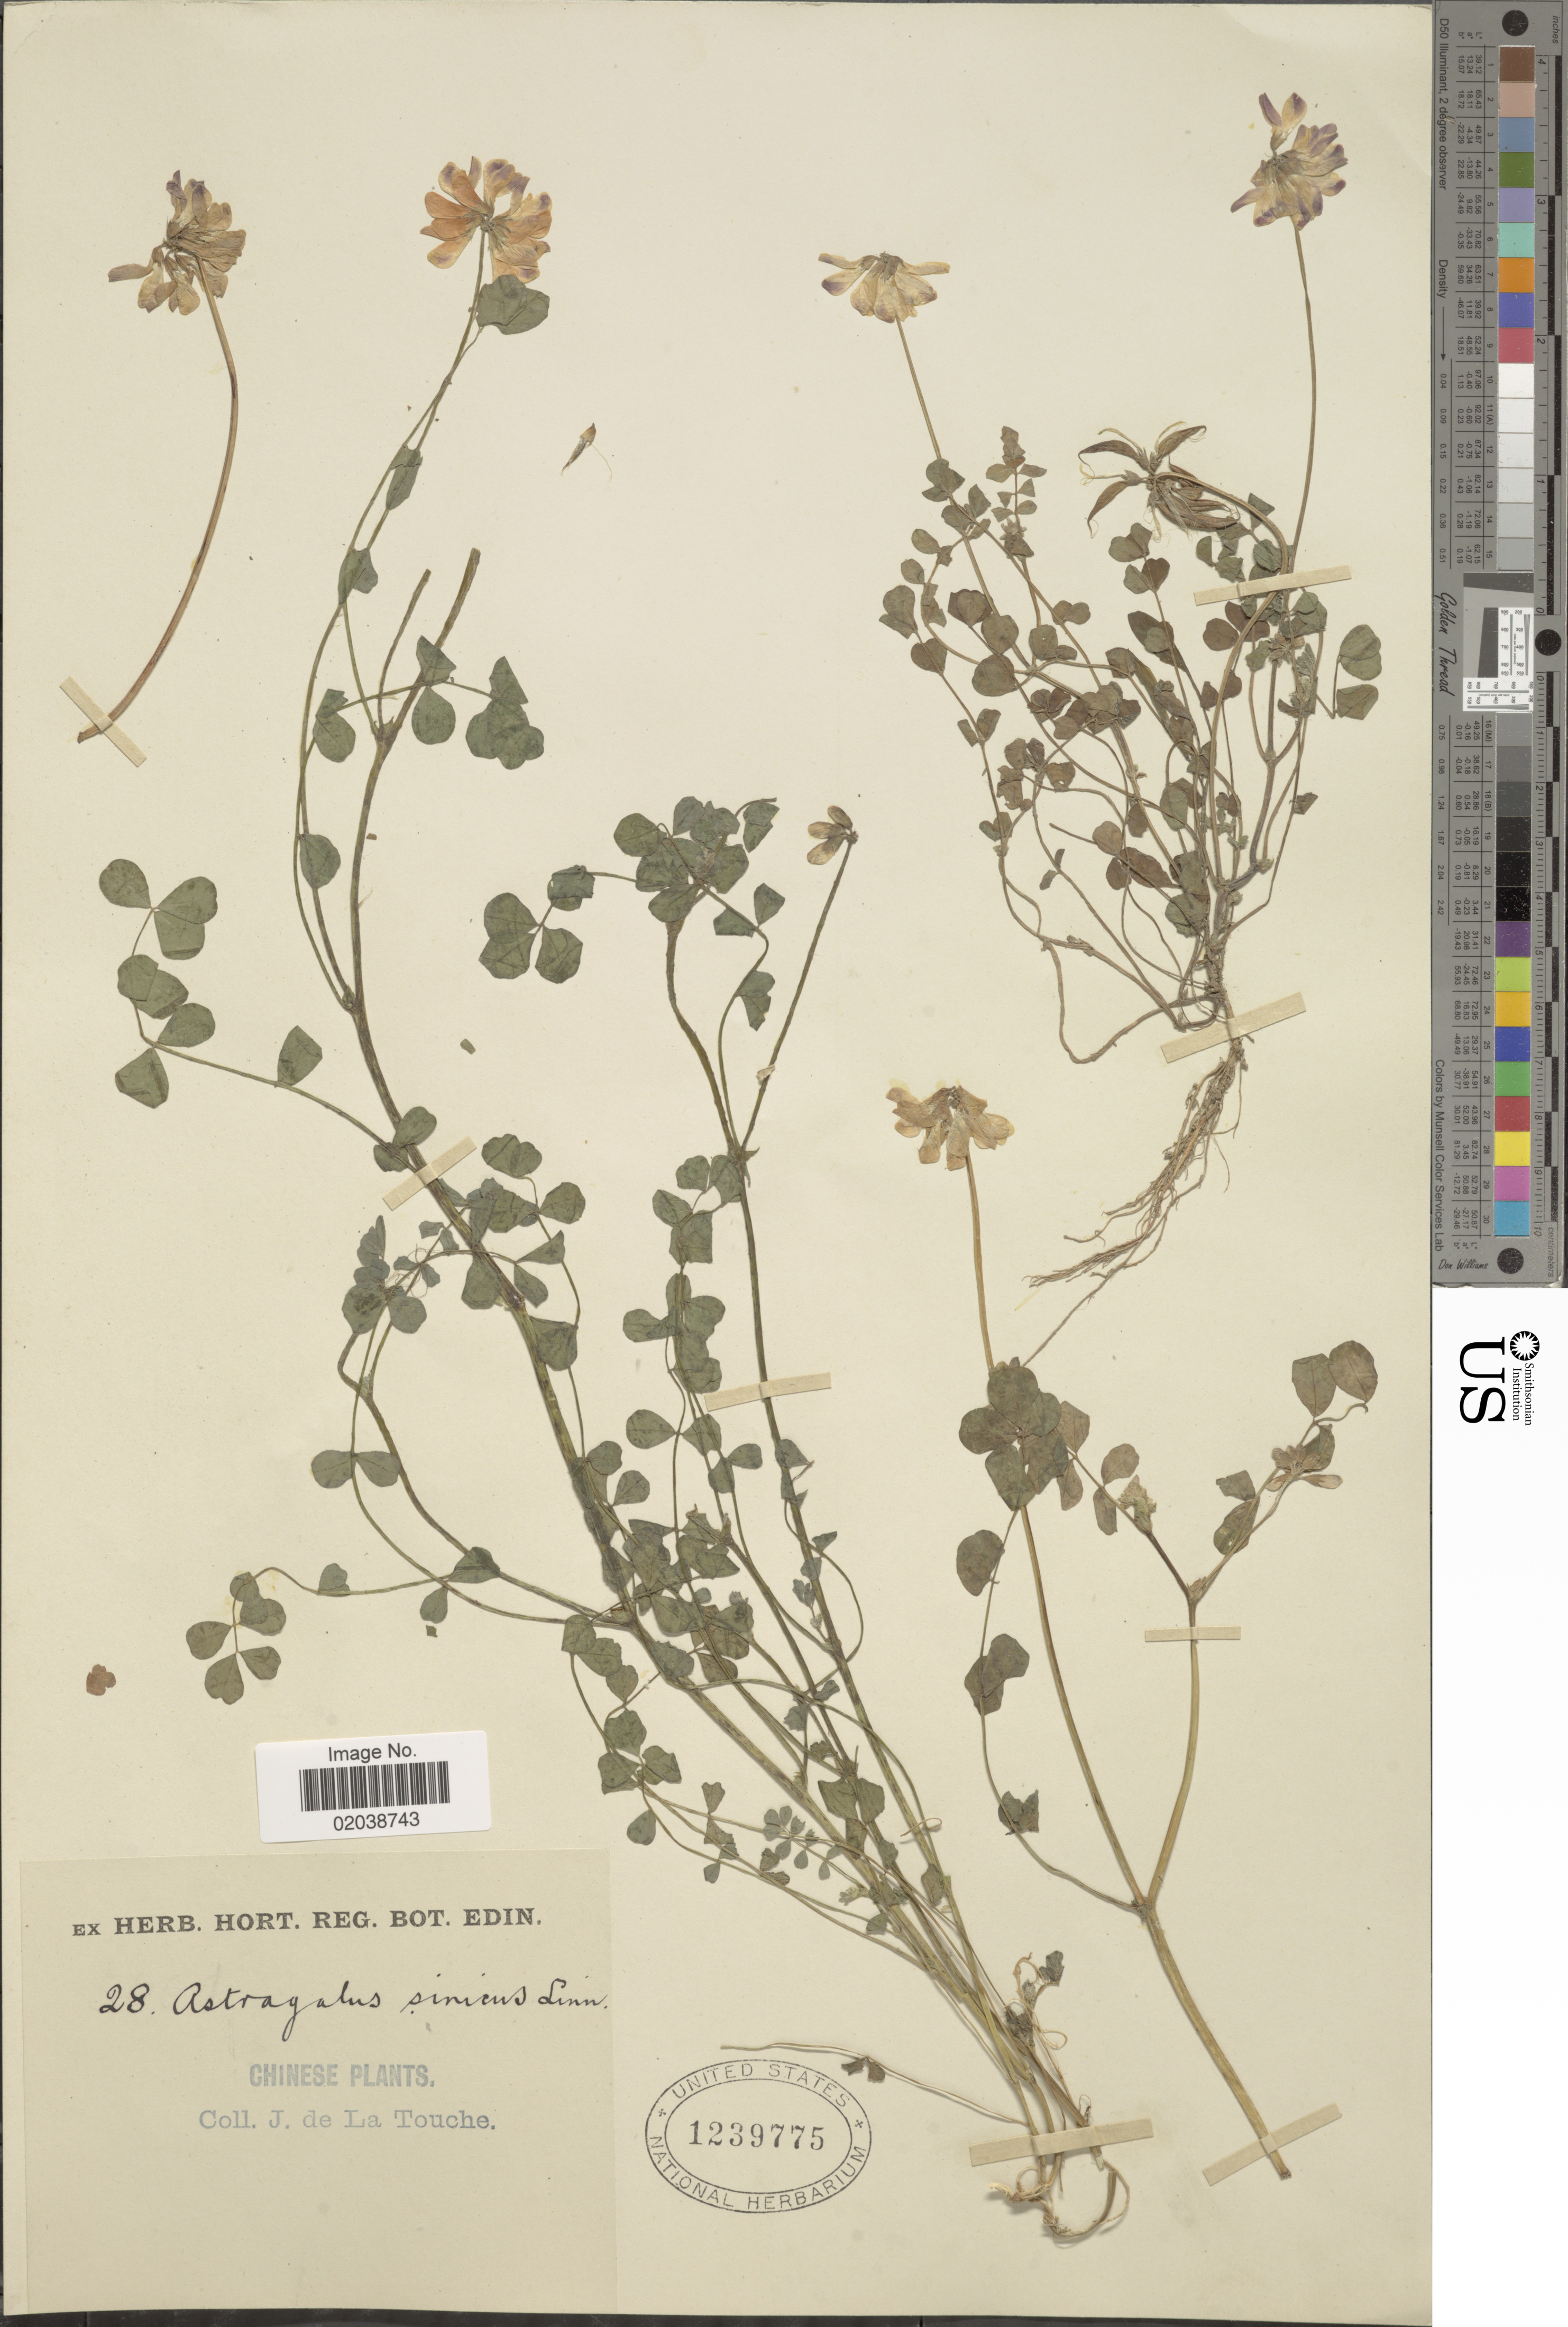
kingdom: Plantae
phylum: Tracheophyta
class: Magnoliopsida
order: Fabales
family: Fabaceae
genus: Astragalus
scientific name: Astragalus sinicus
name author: L.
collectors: J. de la Touche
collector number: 28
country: China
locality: Chinese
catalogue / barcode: US 1239775